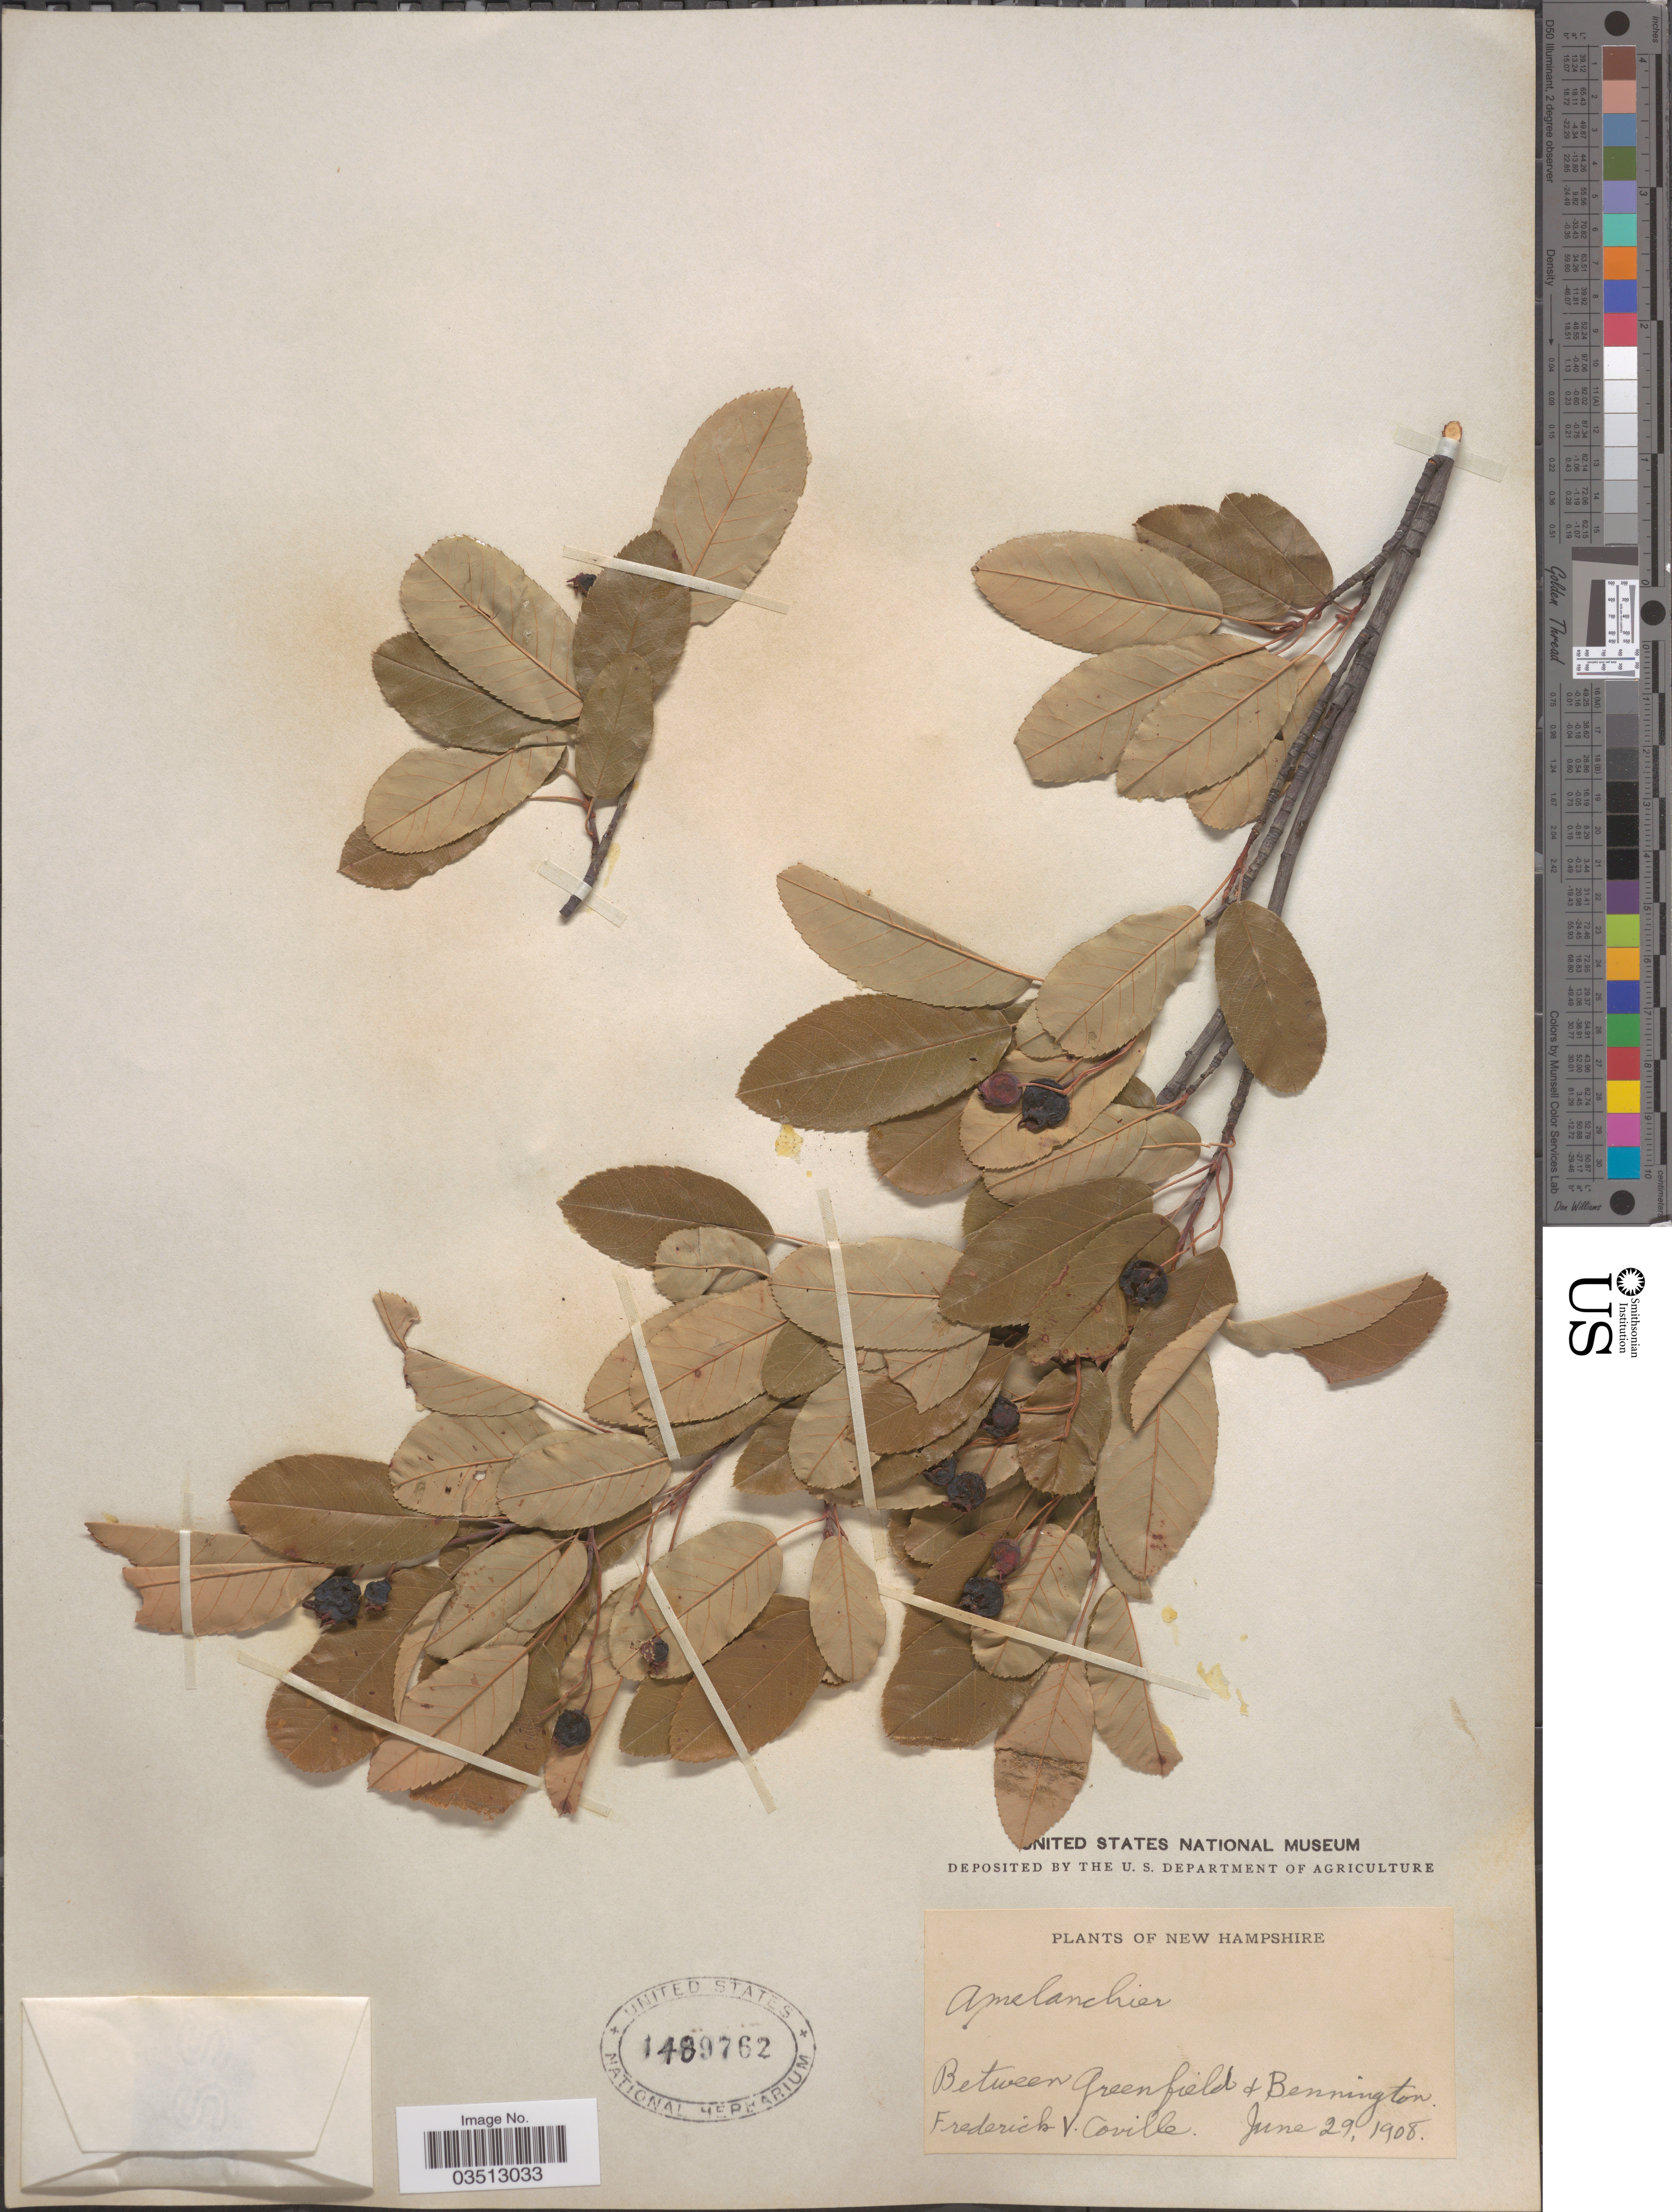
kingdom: Plantae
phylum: Tracheophyta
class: Magnoliopsida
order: Rosales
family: Rosaceae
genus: Amelanchier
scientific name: Amelanchier sp.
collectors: F. V. Coville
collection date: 1908-06-29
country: United States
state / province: New Hampshire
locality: Between Greenfield & Bennington.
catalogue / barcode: US 1489762